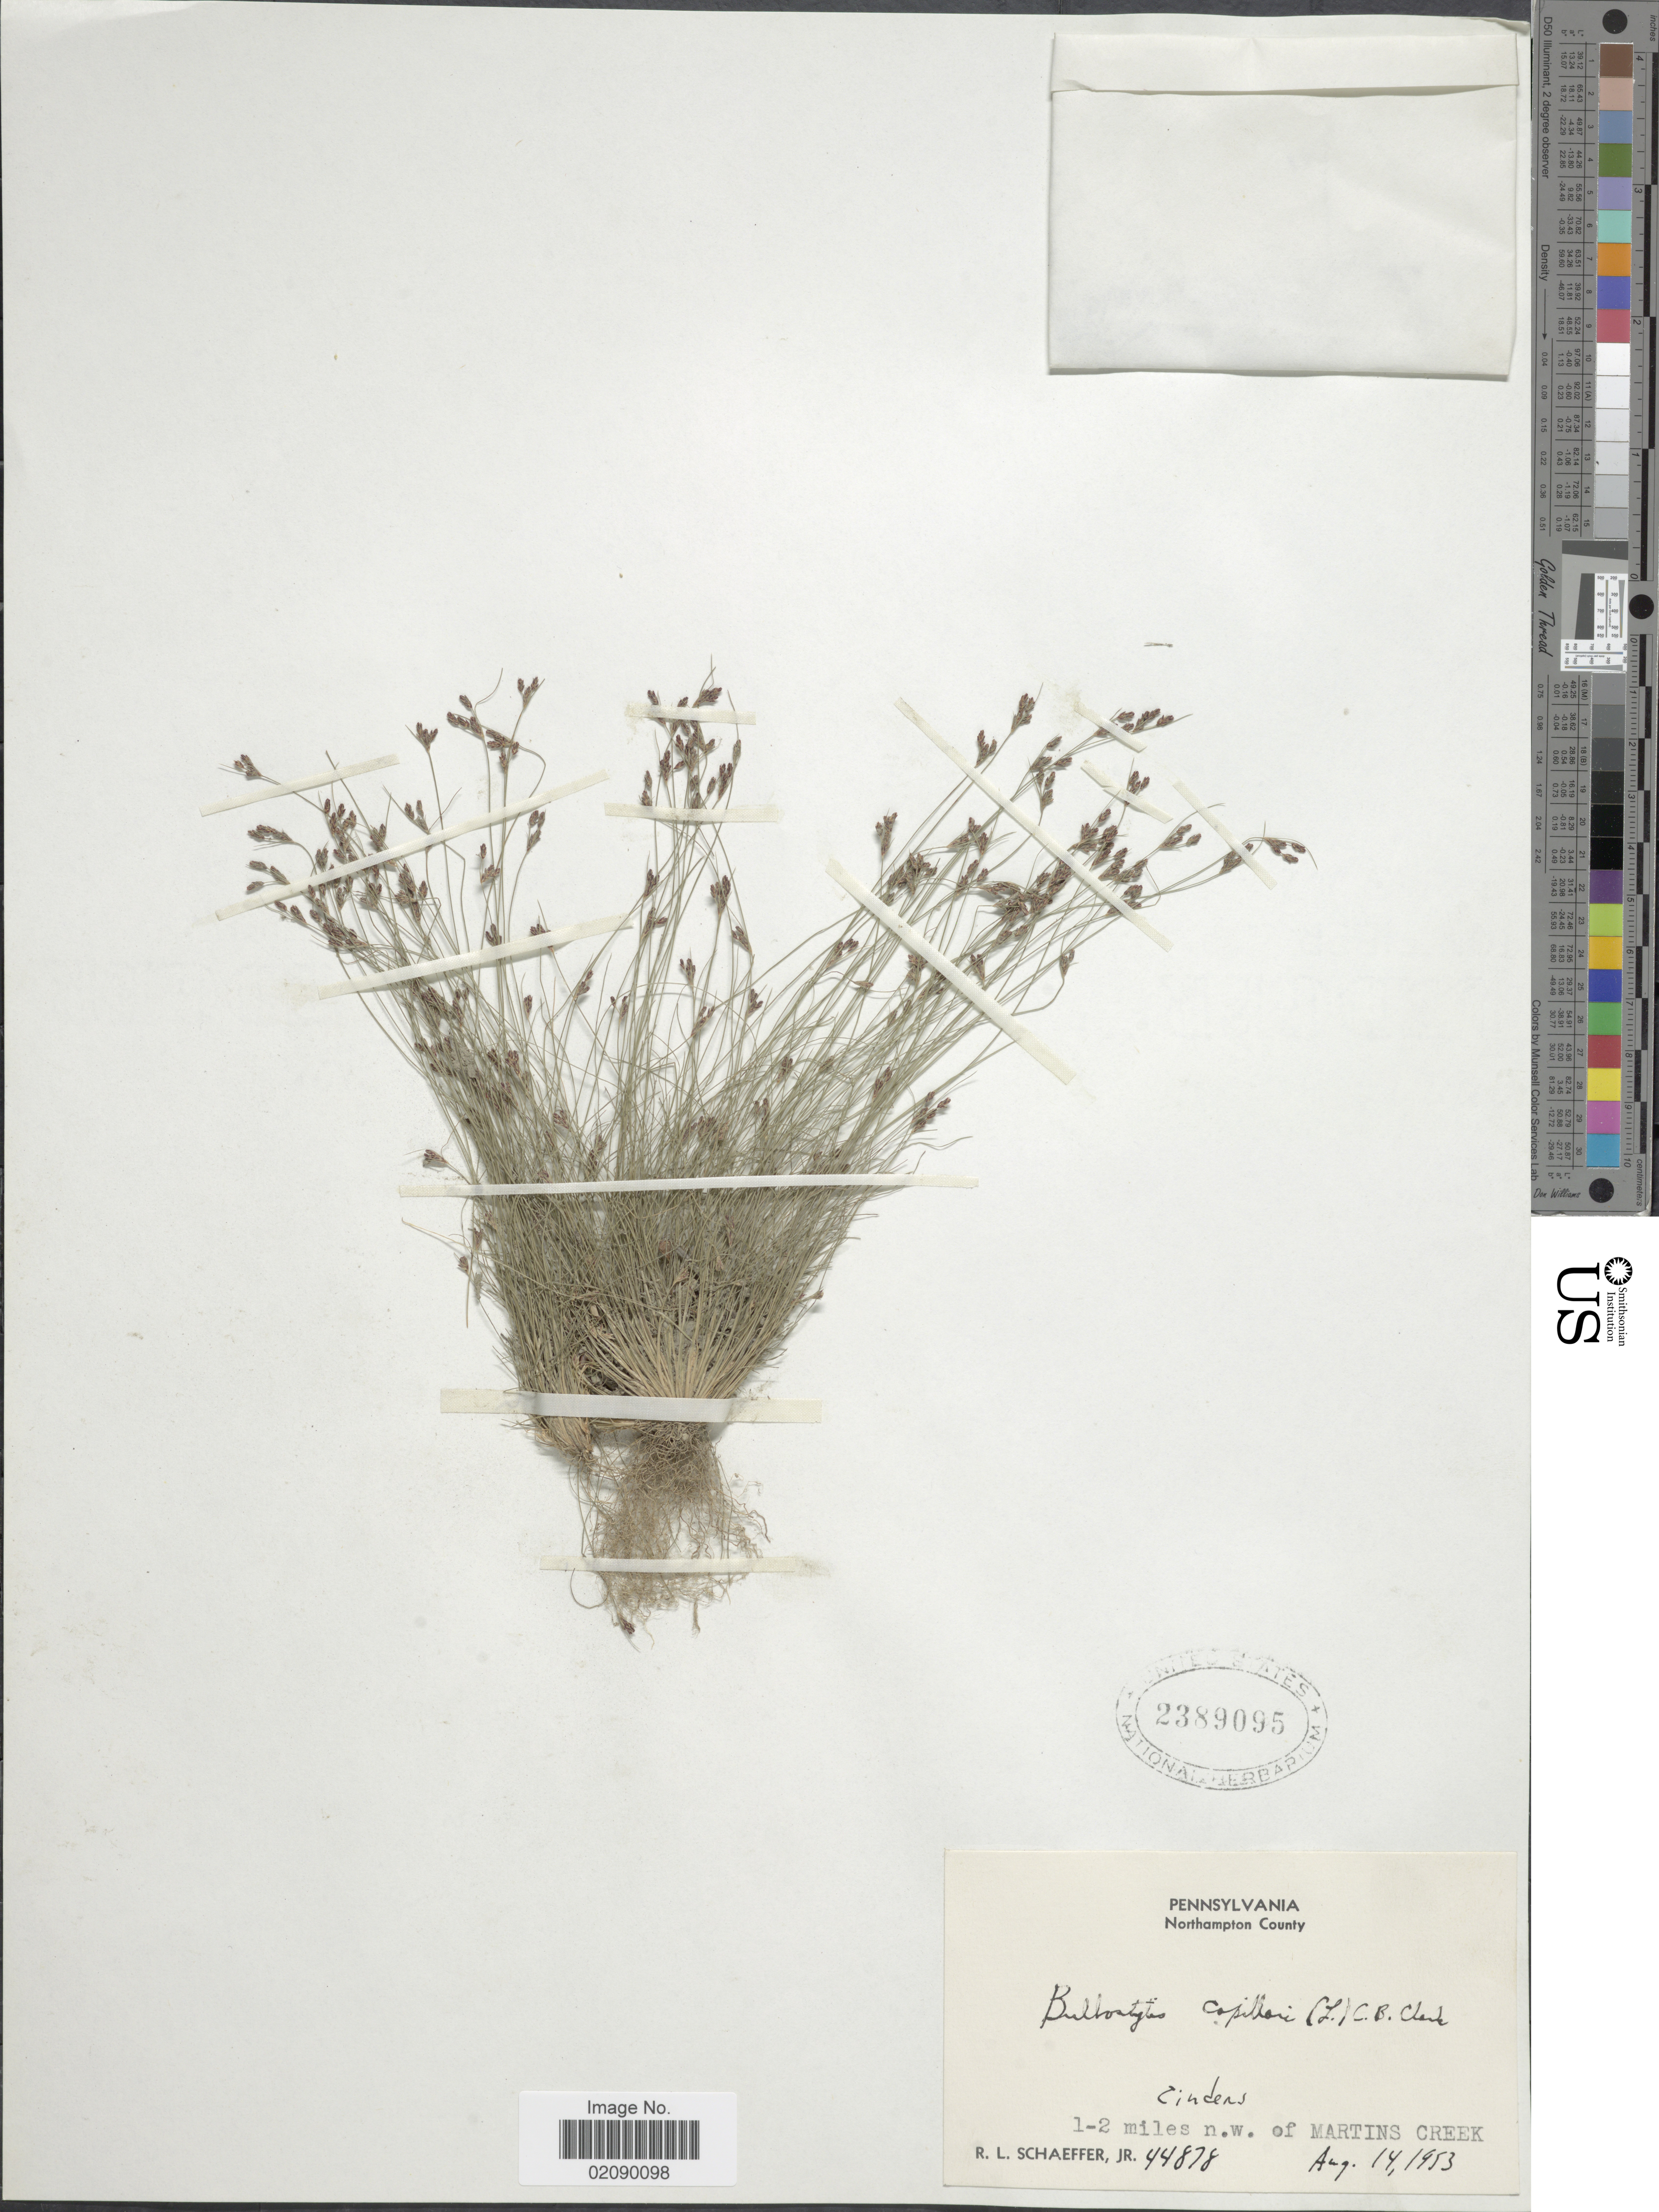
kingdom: Plantae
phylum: Tracheophyta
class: Liliopsida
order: Poales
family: Cyperaceae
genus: Bulbostylis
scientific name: Bulbostylis capillaris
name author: (L.) Kunth ex C.B. Clarke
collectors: R. L. Schaeffer Jr.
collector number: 44878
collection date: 1953-08-14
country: United States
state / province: Pennsylvania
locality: Cinders, 1-2 miles n.w. of Martins Creek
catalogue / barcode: US 2389095